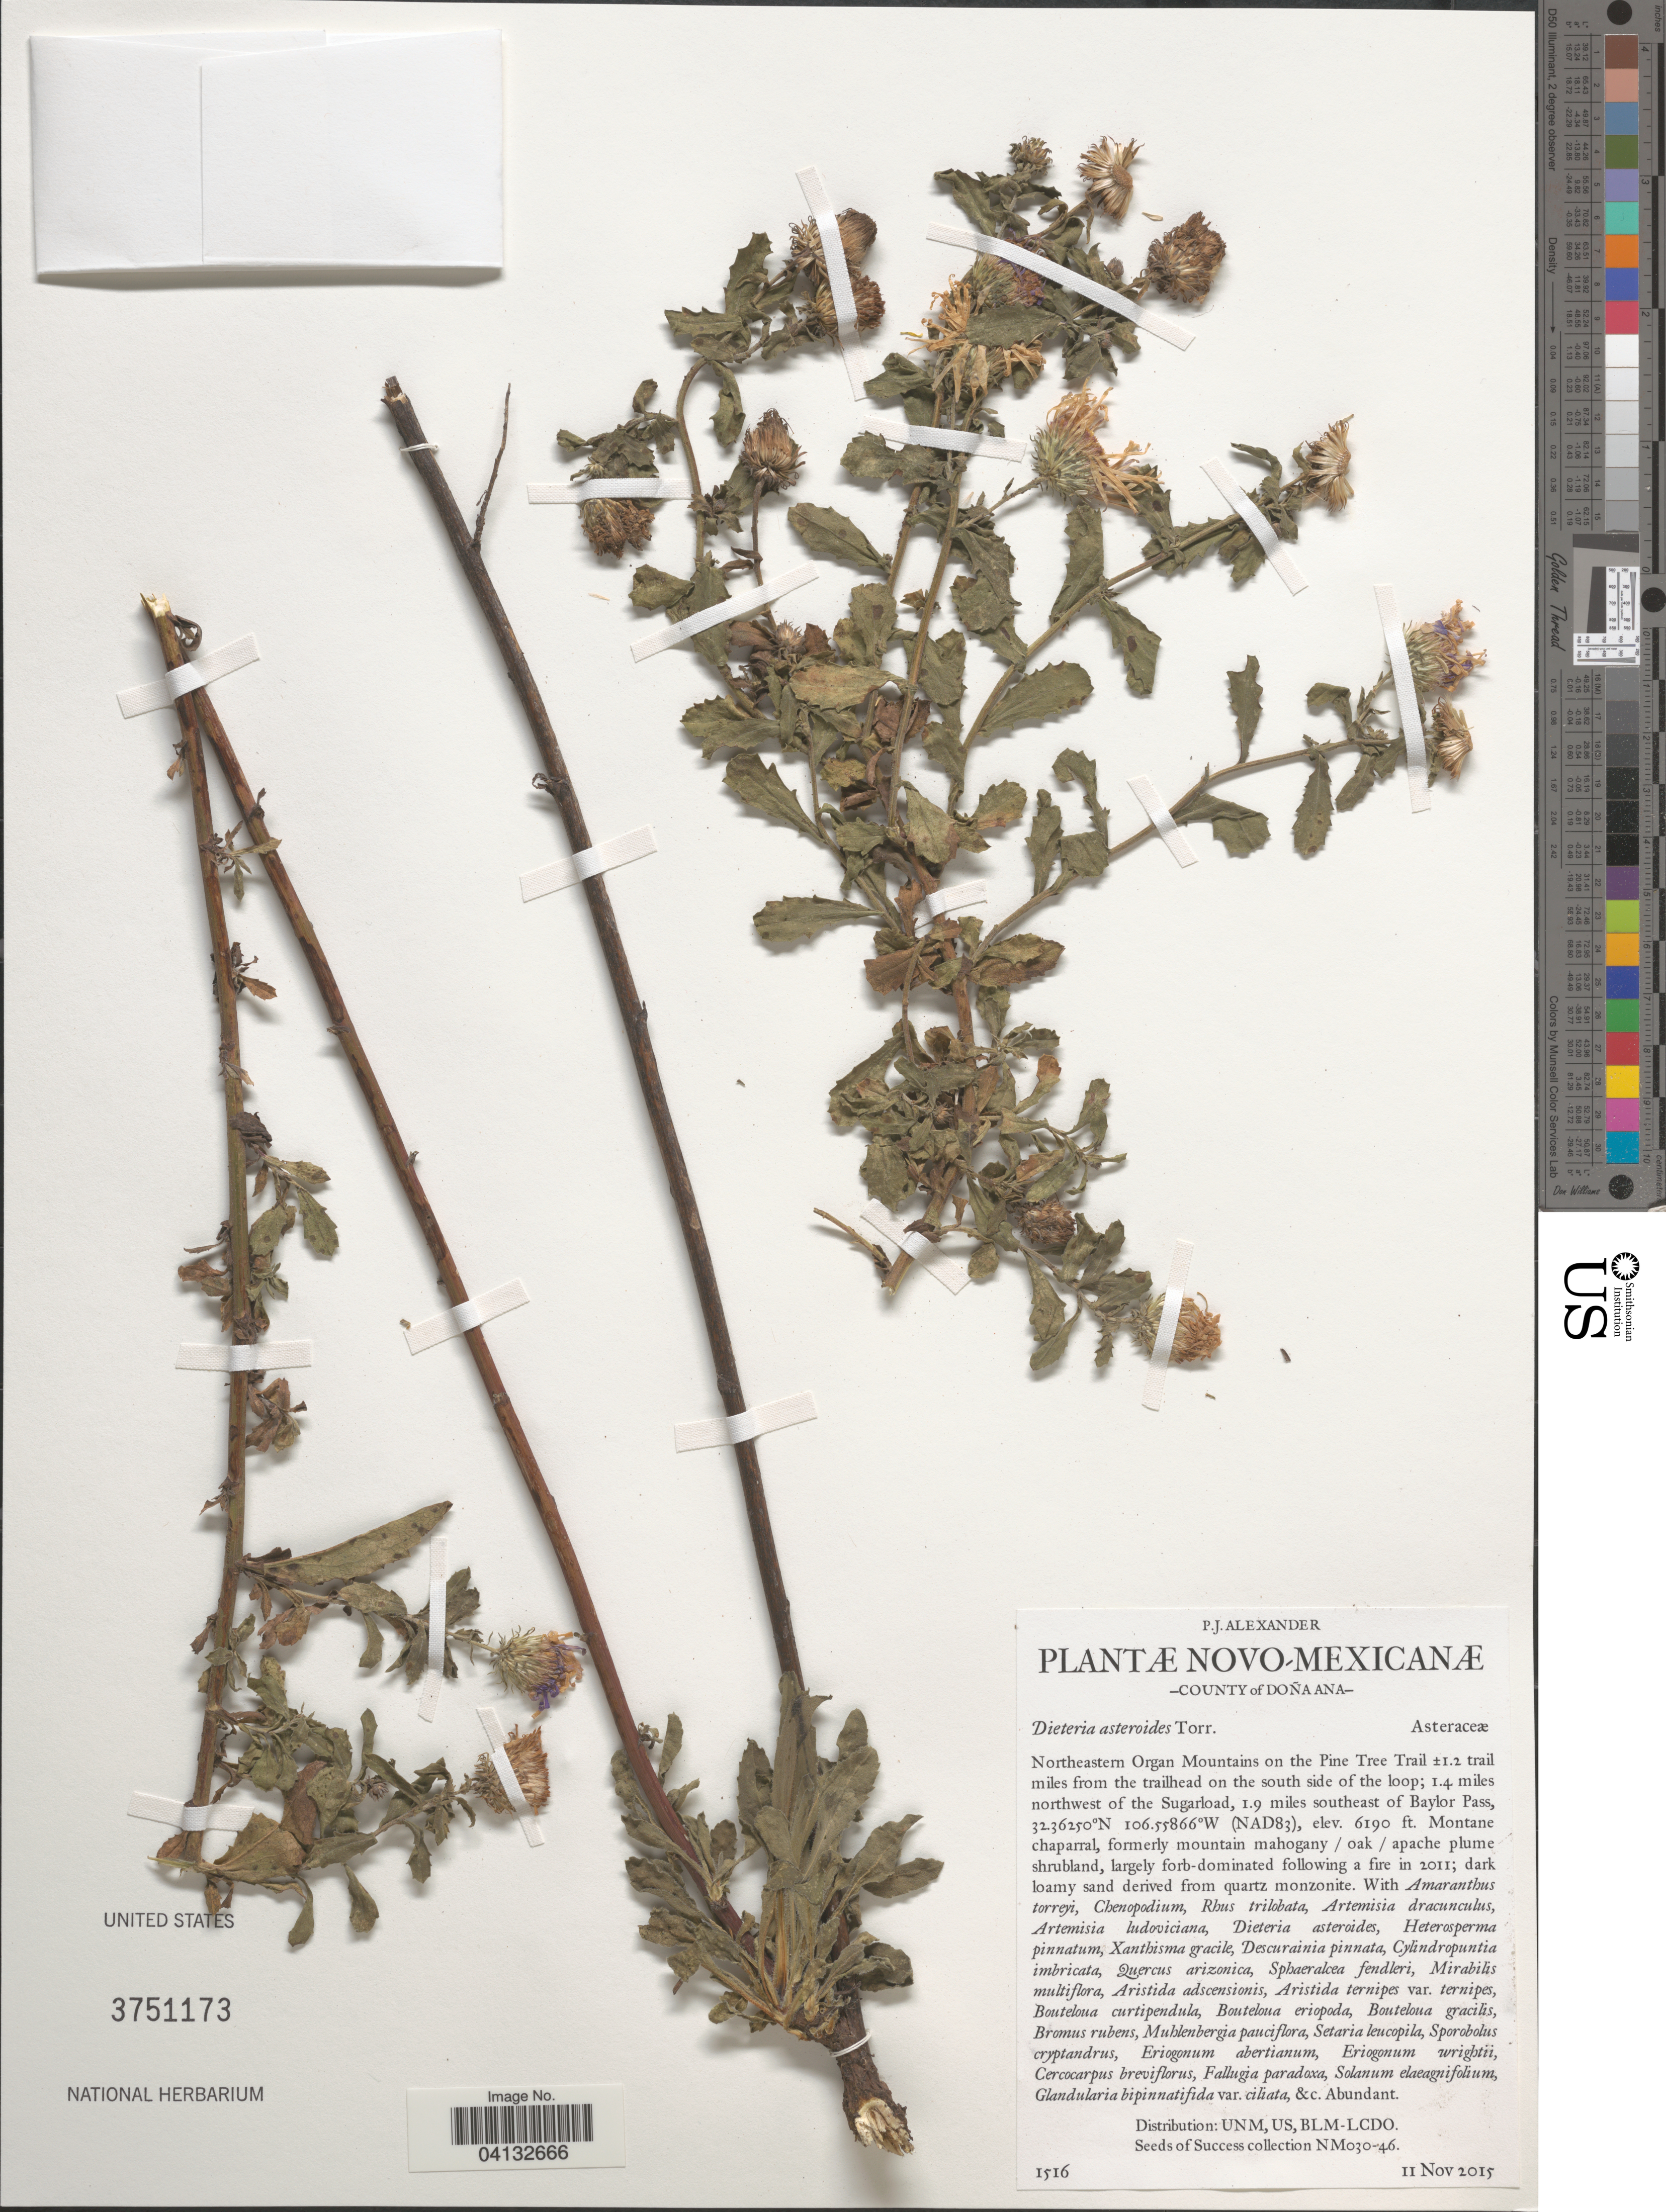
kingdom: Plantae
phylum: Tracheophyta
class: Magnoliopsida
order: Asterales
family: Asteraceae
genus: Dieteria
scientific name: Dieteria asteroides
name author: Torr.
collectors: P. Alexander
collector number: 1516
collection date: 2015-11-11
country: United States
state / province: New Mexico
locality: County of Doña Ana. Northeastern Organ Mountains on the Pine Tree Trail ±1.2 trail miles from the trailhead on the south side of the loop; 1.4 miles northwest of the Sugarload, 1.9 miles southeast of Baylor Pass.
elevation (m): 1887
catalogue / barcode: US 3751173